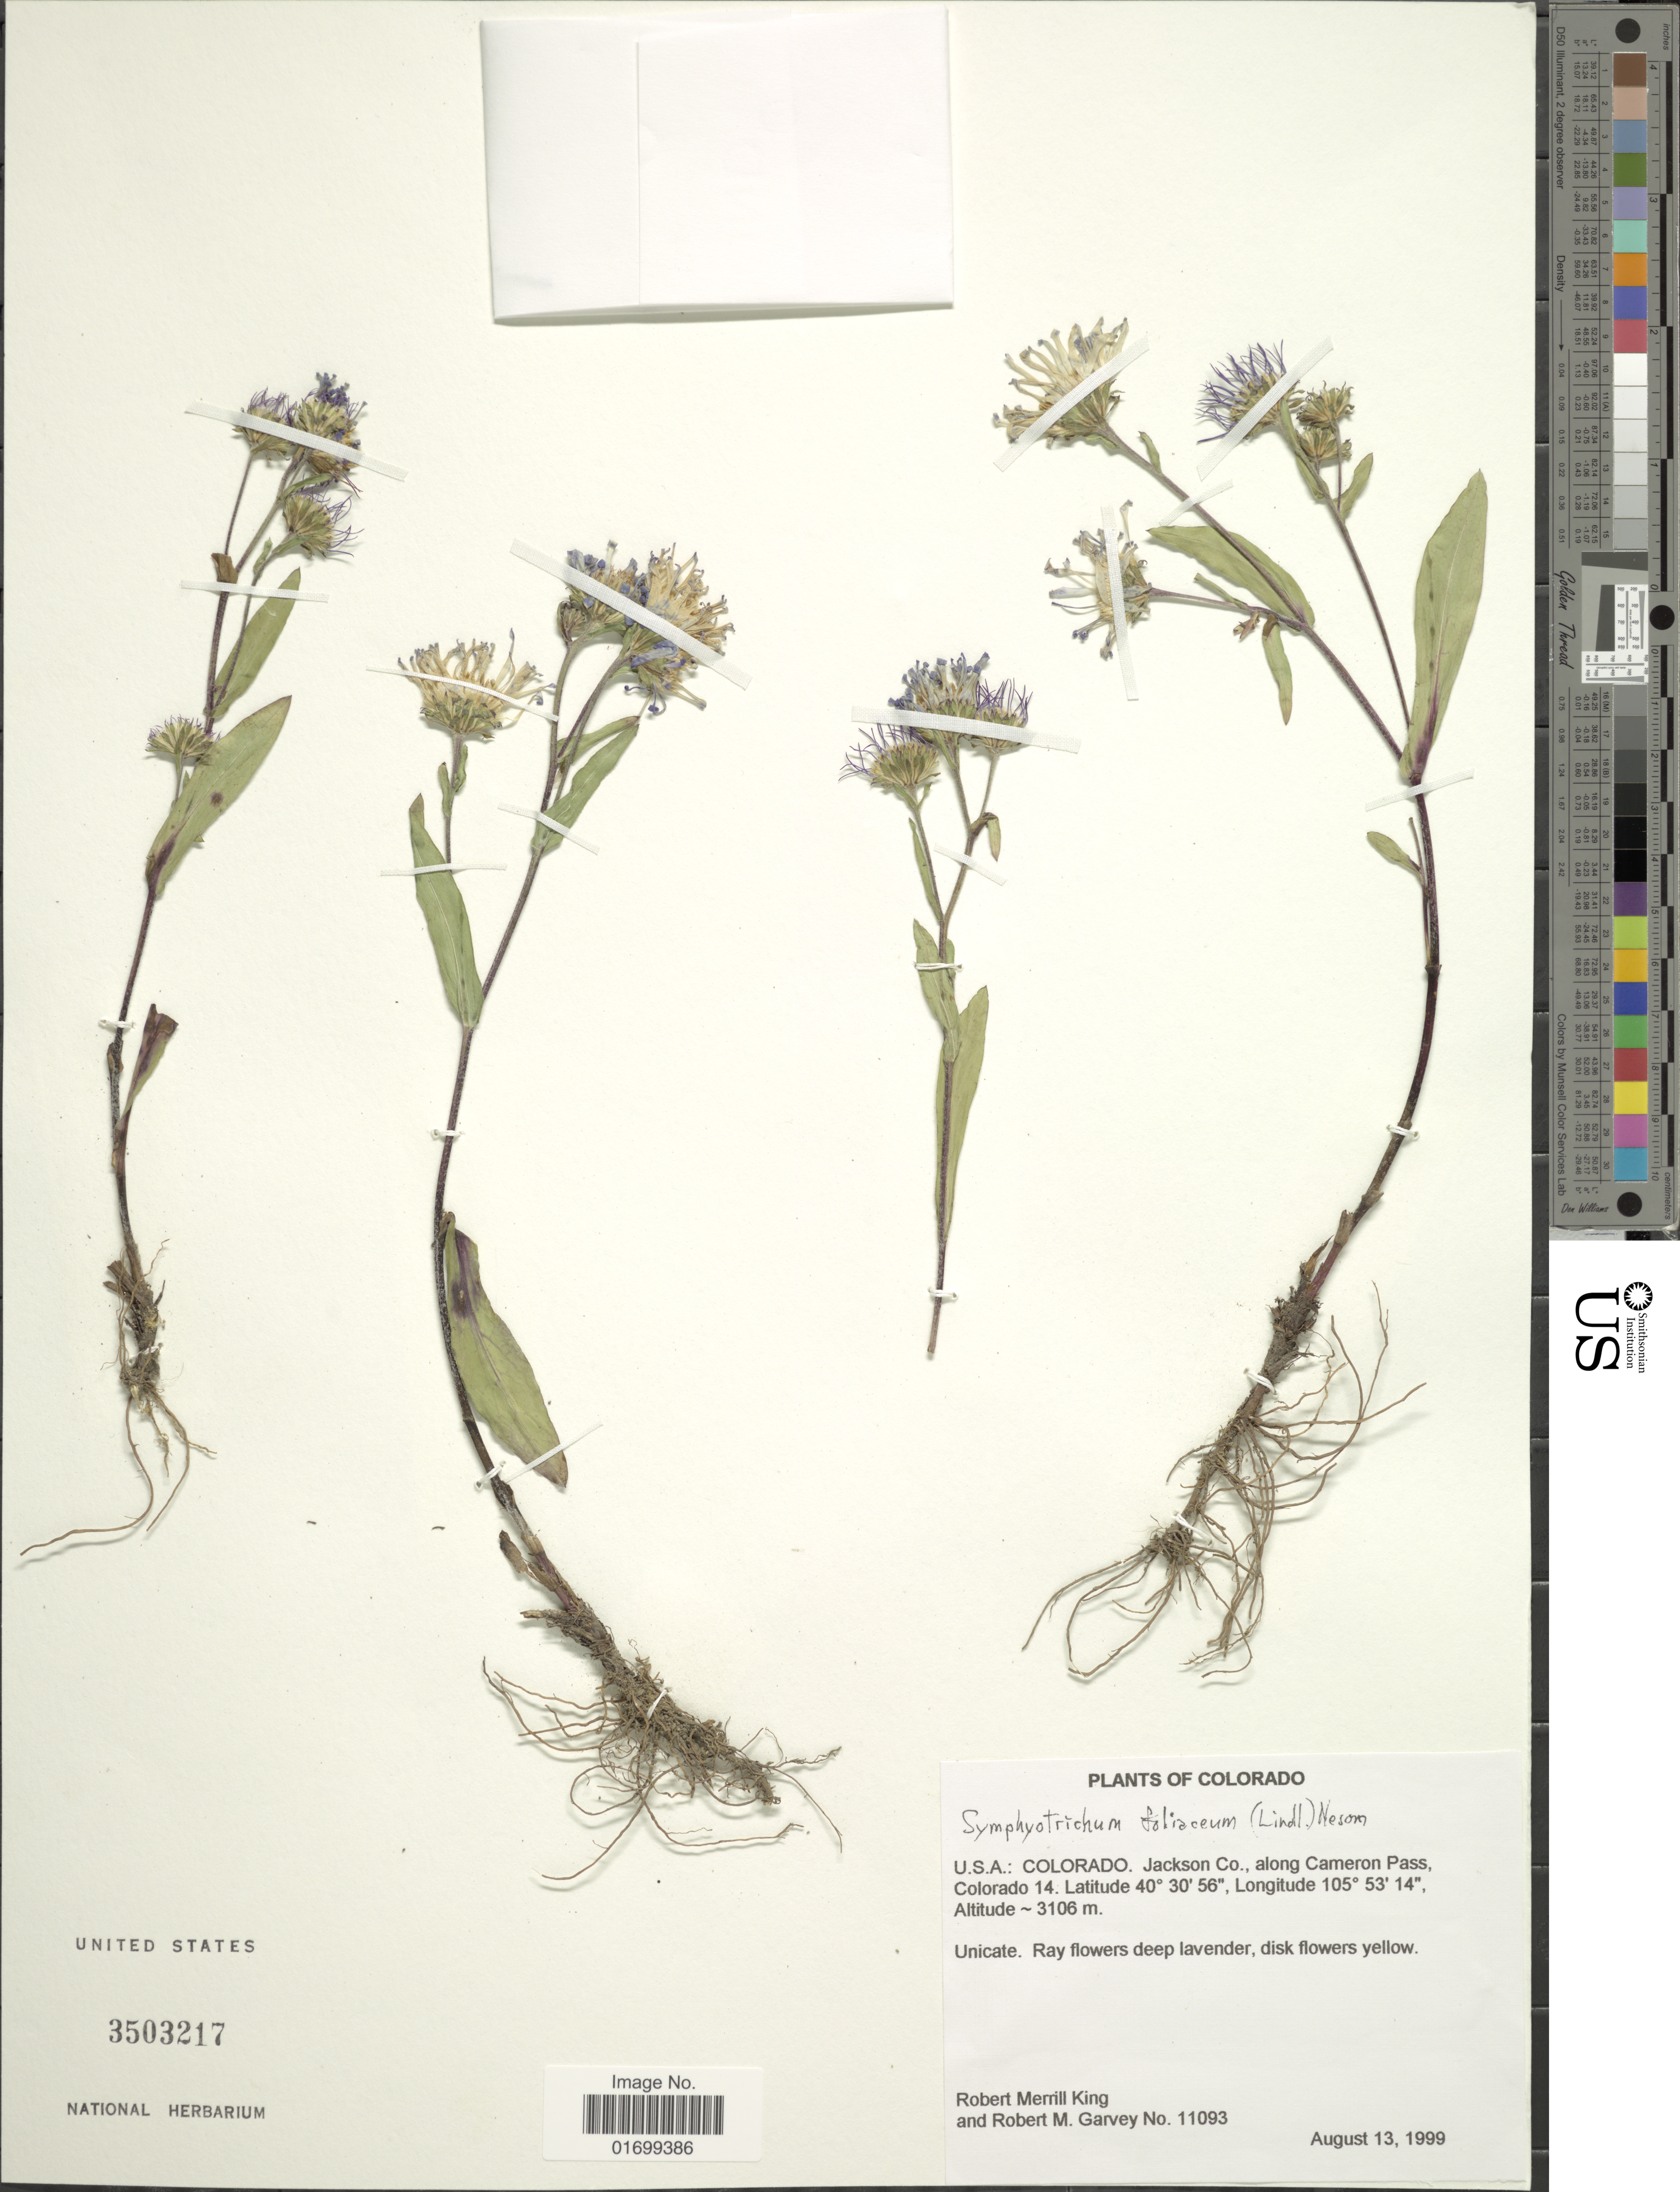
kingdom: Plantae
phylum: Tracheophyta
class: Magnoliopsida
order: Asterales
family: Asteraceae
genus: Symphyotrichum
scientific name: Symphyotrichum foliaceum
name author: (Lindl. ex DC.) G.L. Nesom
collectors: R. M. King & R. Garvey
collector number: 11093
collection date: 1999-08-13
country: United States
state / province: Colorado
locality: Jackson Co., along Cameron Pass, Colorado 14.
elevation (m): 3106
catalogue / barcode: US 3503217